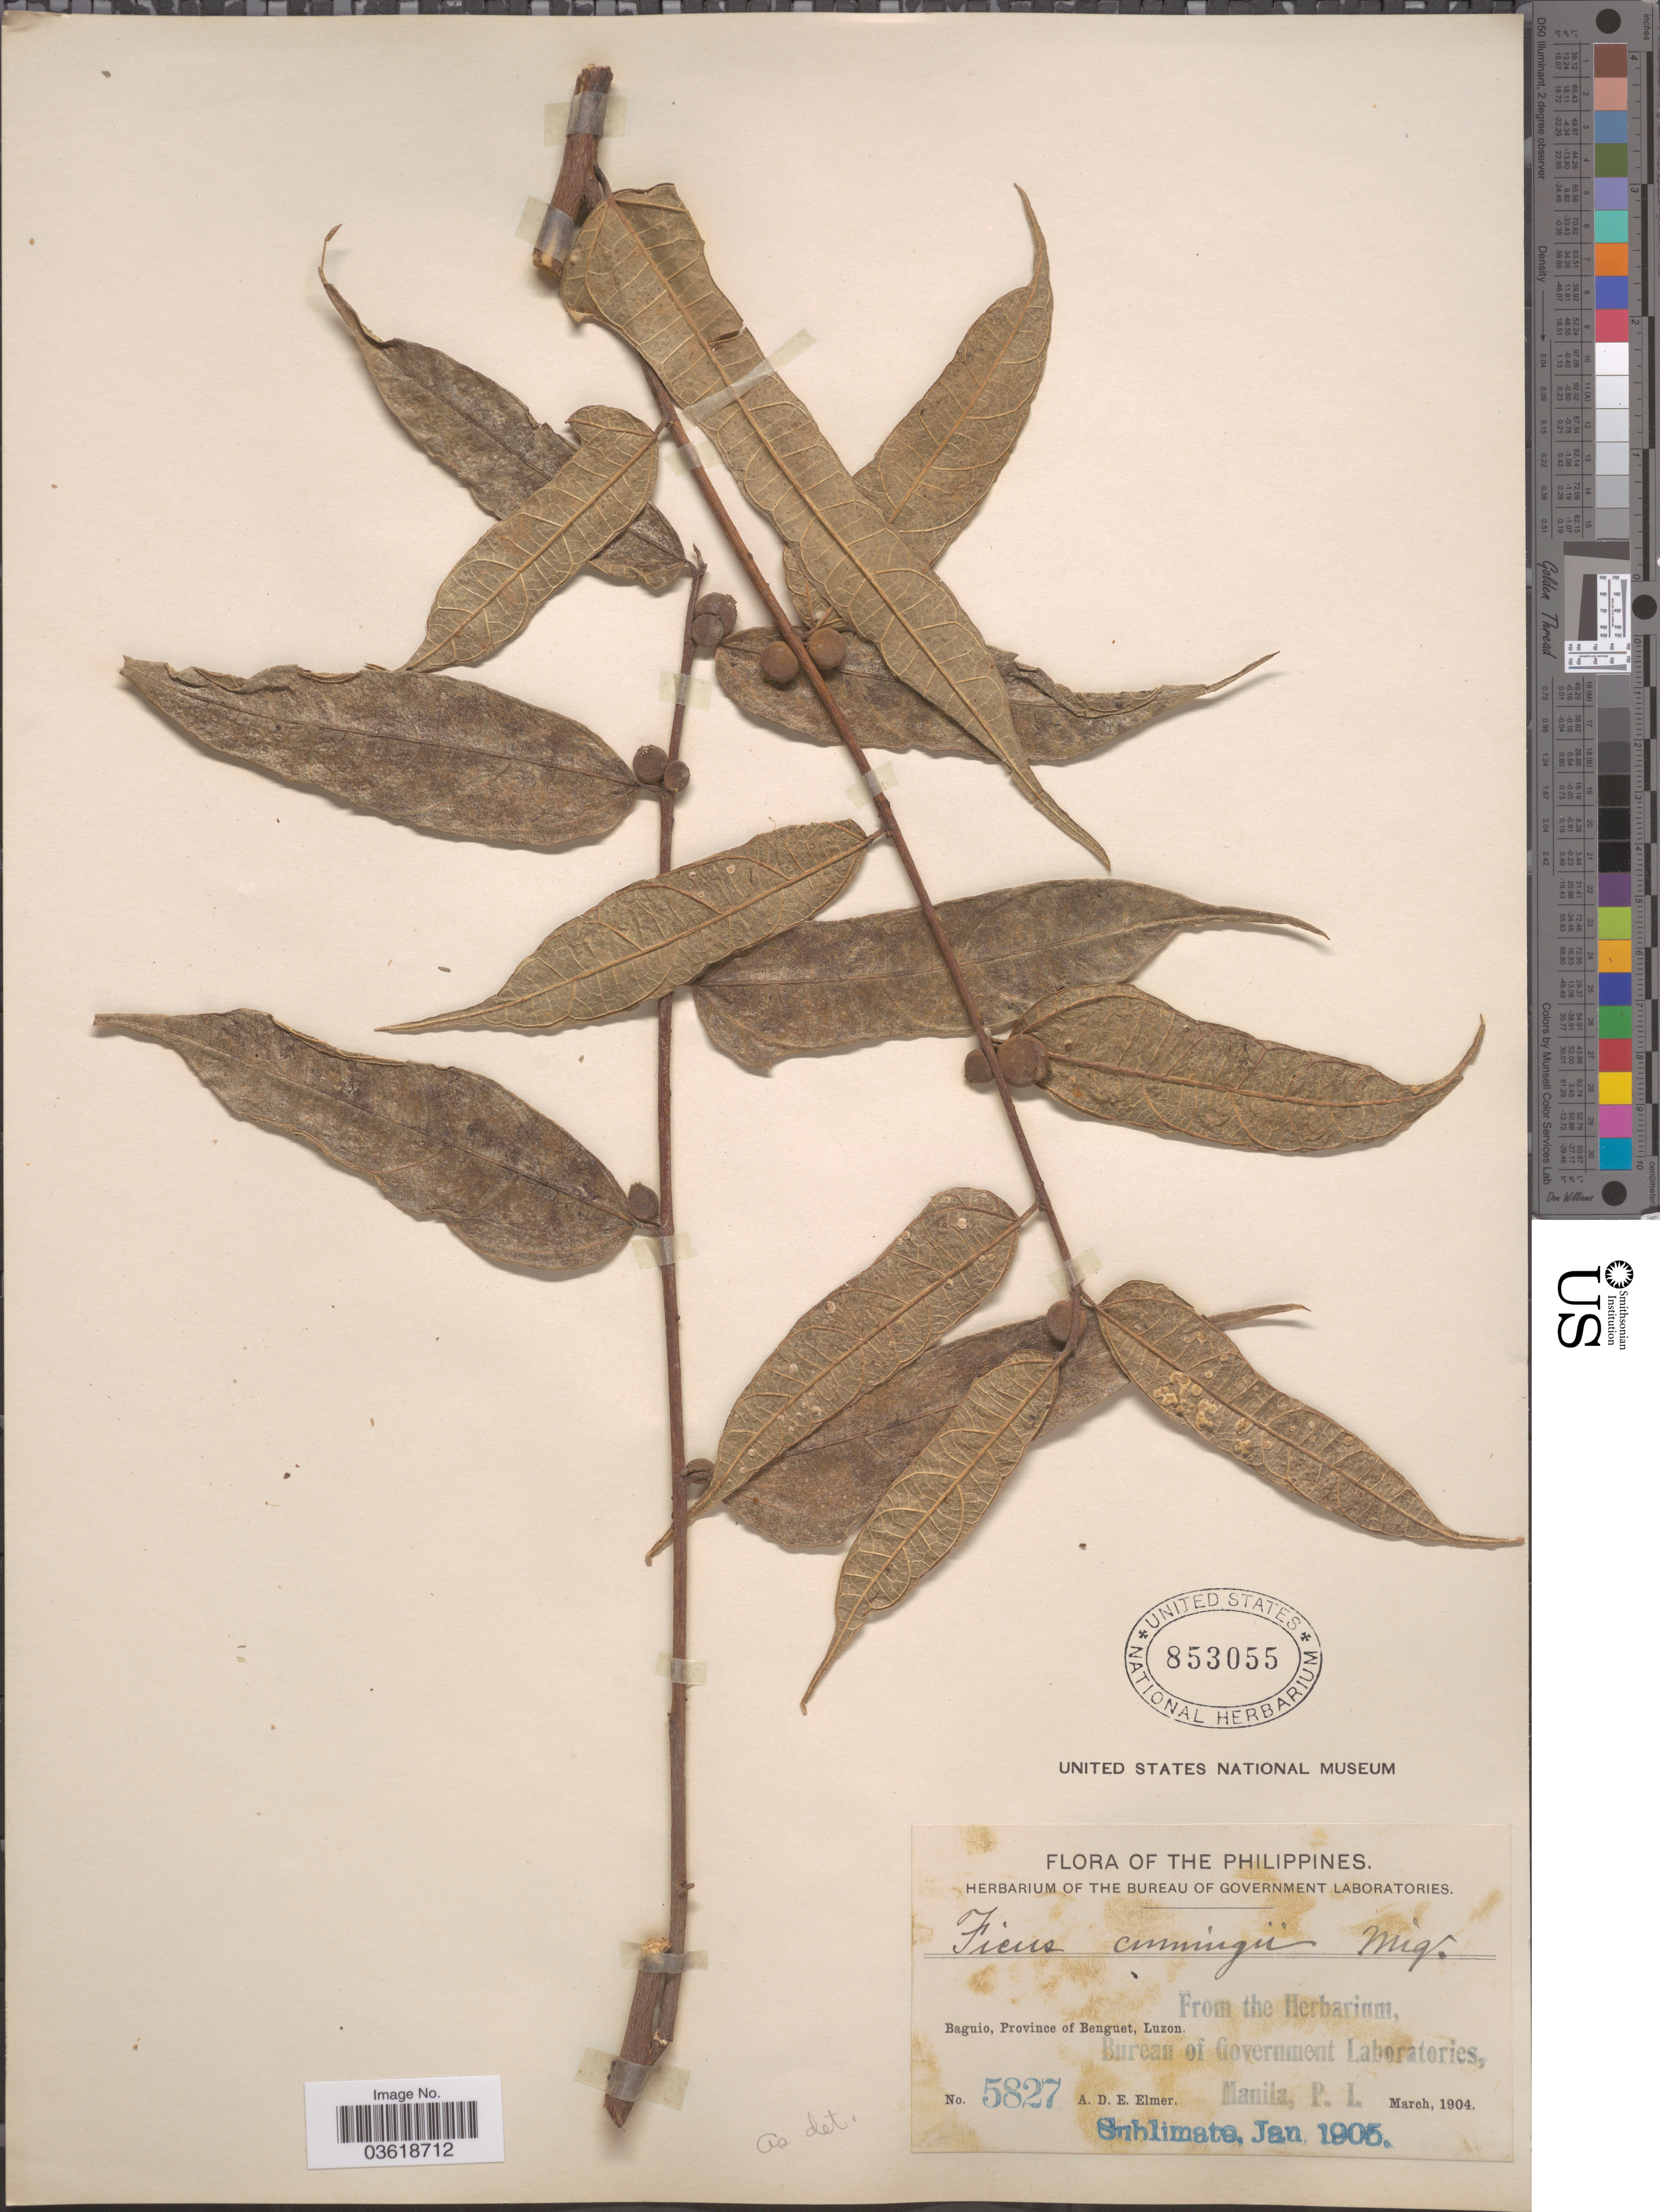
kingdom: Plantae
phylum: Tracheophyta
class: Magnoliopsida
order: Rosales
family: Moraceae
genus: Ficus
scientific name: Ficus cumingii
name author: Miq.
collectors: A. D. E. Elmer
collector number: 5827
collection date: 1904-03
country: Philippines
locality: Baguio, Province of Benguit, Luzon.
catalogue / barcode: US 853055